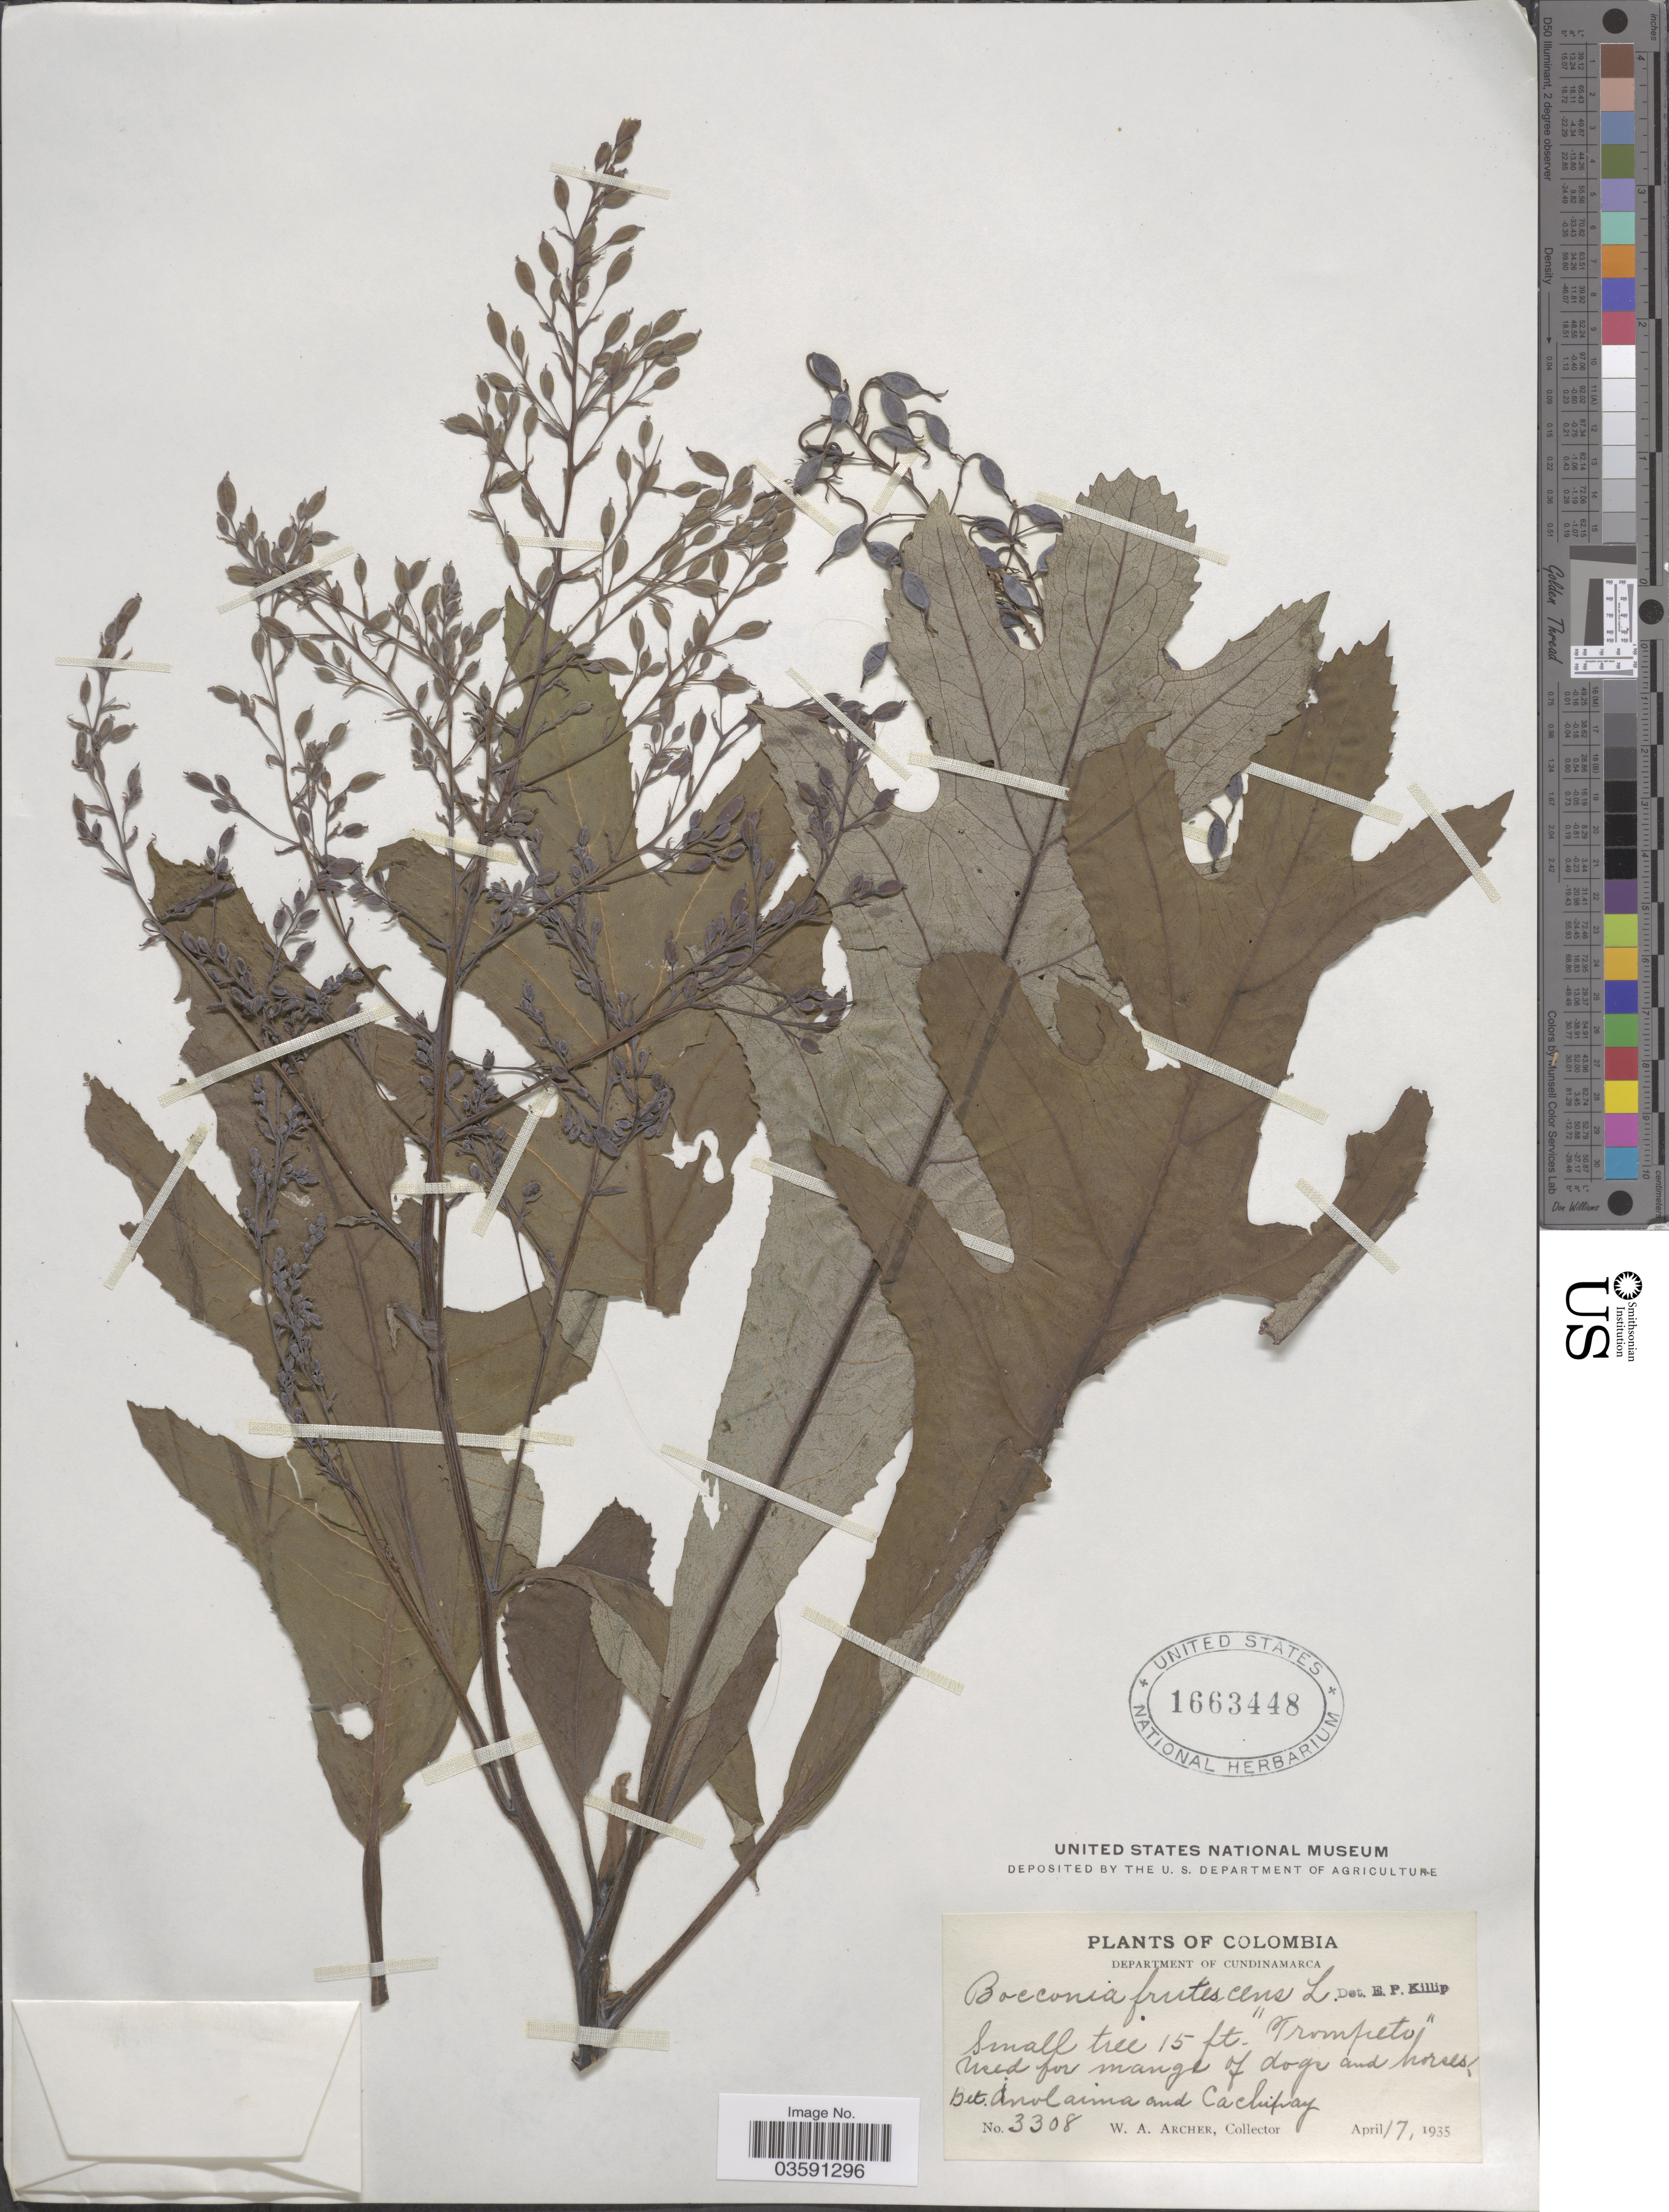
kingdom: Plantae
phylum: Tracheophyta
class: Magnoliopsida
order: Ranunculales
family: Papaveraceae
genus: Bocconia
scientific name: Bocconia integrifolia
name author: Bonpl.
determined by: Strong, Mark T., (BOT), Smithsonian Institution - National Museum of Natural History (UNITED STATES)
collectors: W. Archer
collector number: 3308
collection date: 1935-04-17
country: Colombia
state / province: Cundinamarca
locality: Department of Cundinamarca. Bet. Anolaima and Cachipay.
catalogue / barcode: US 1663448